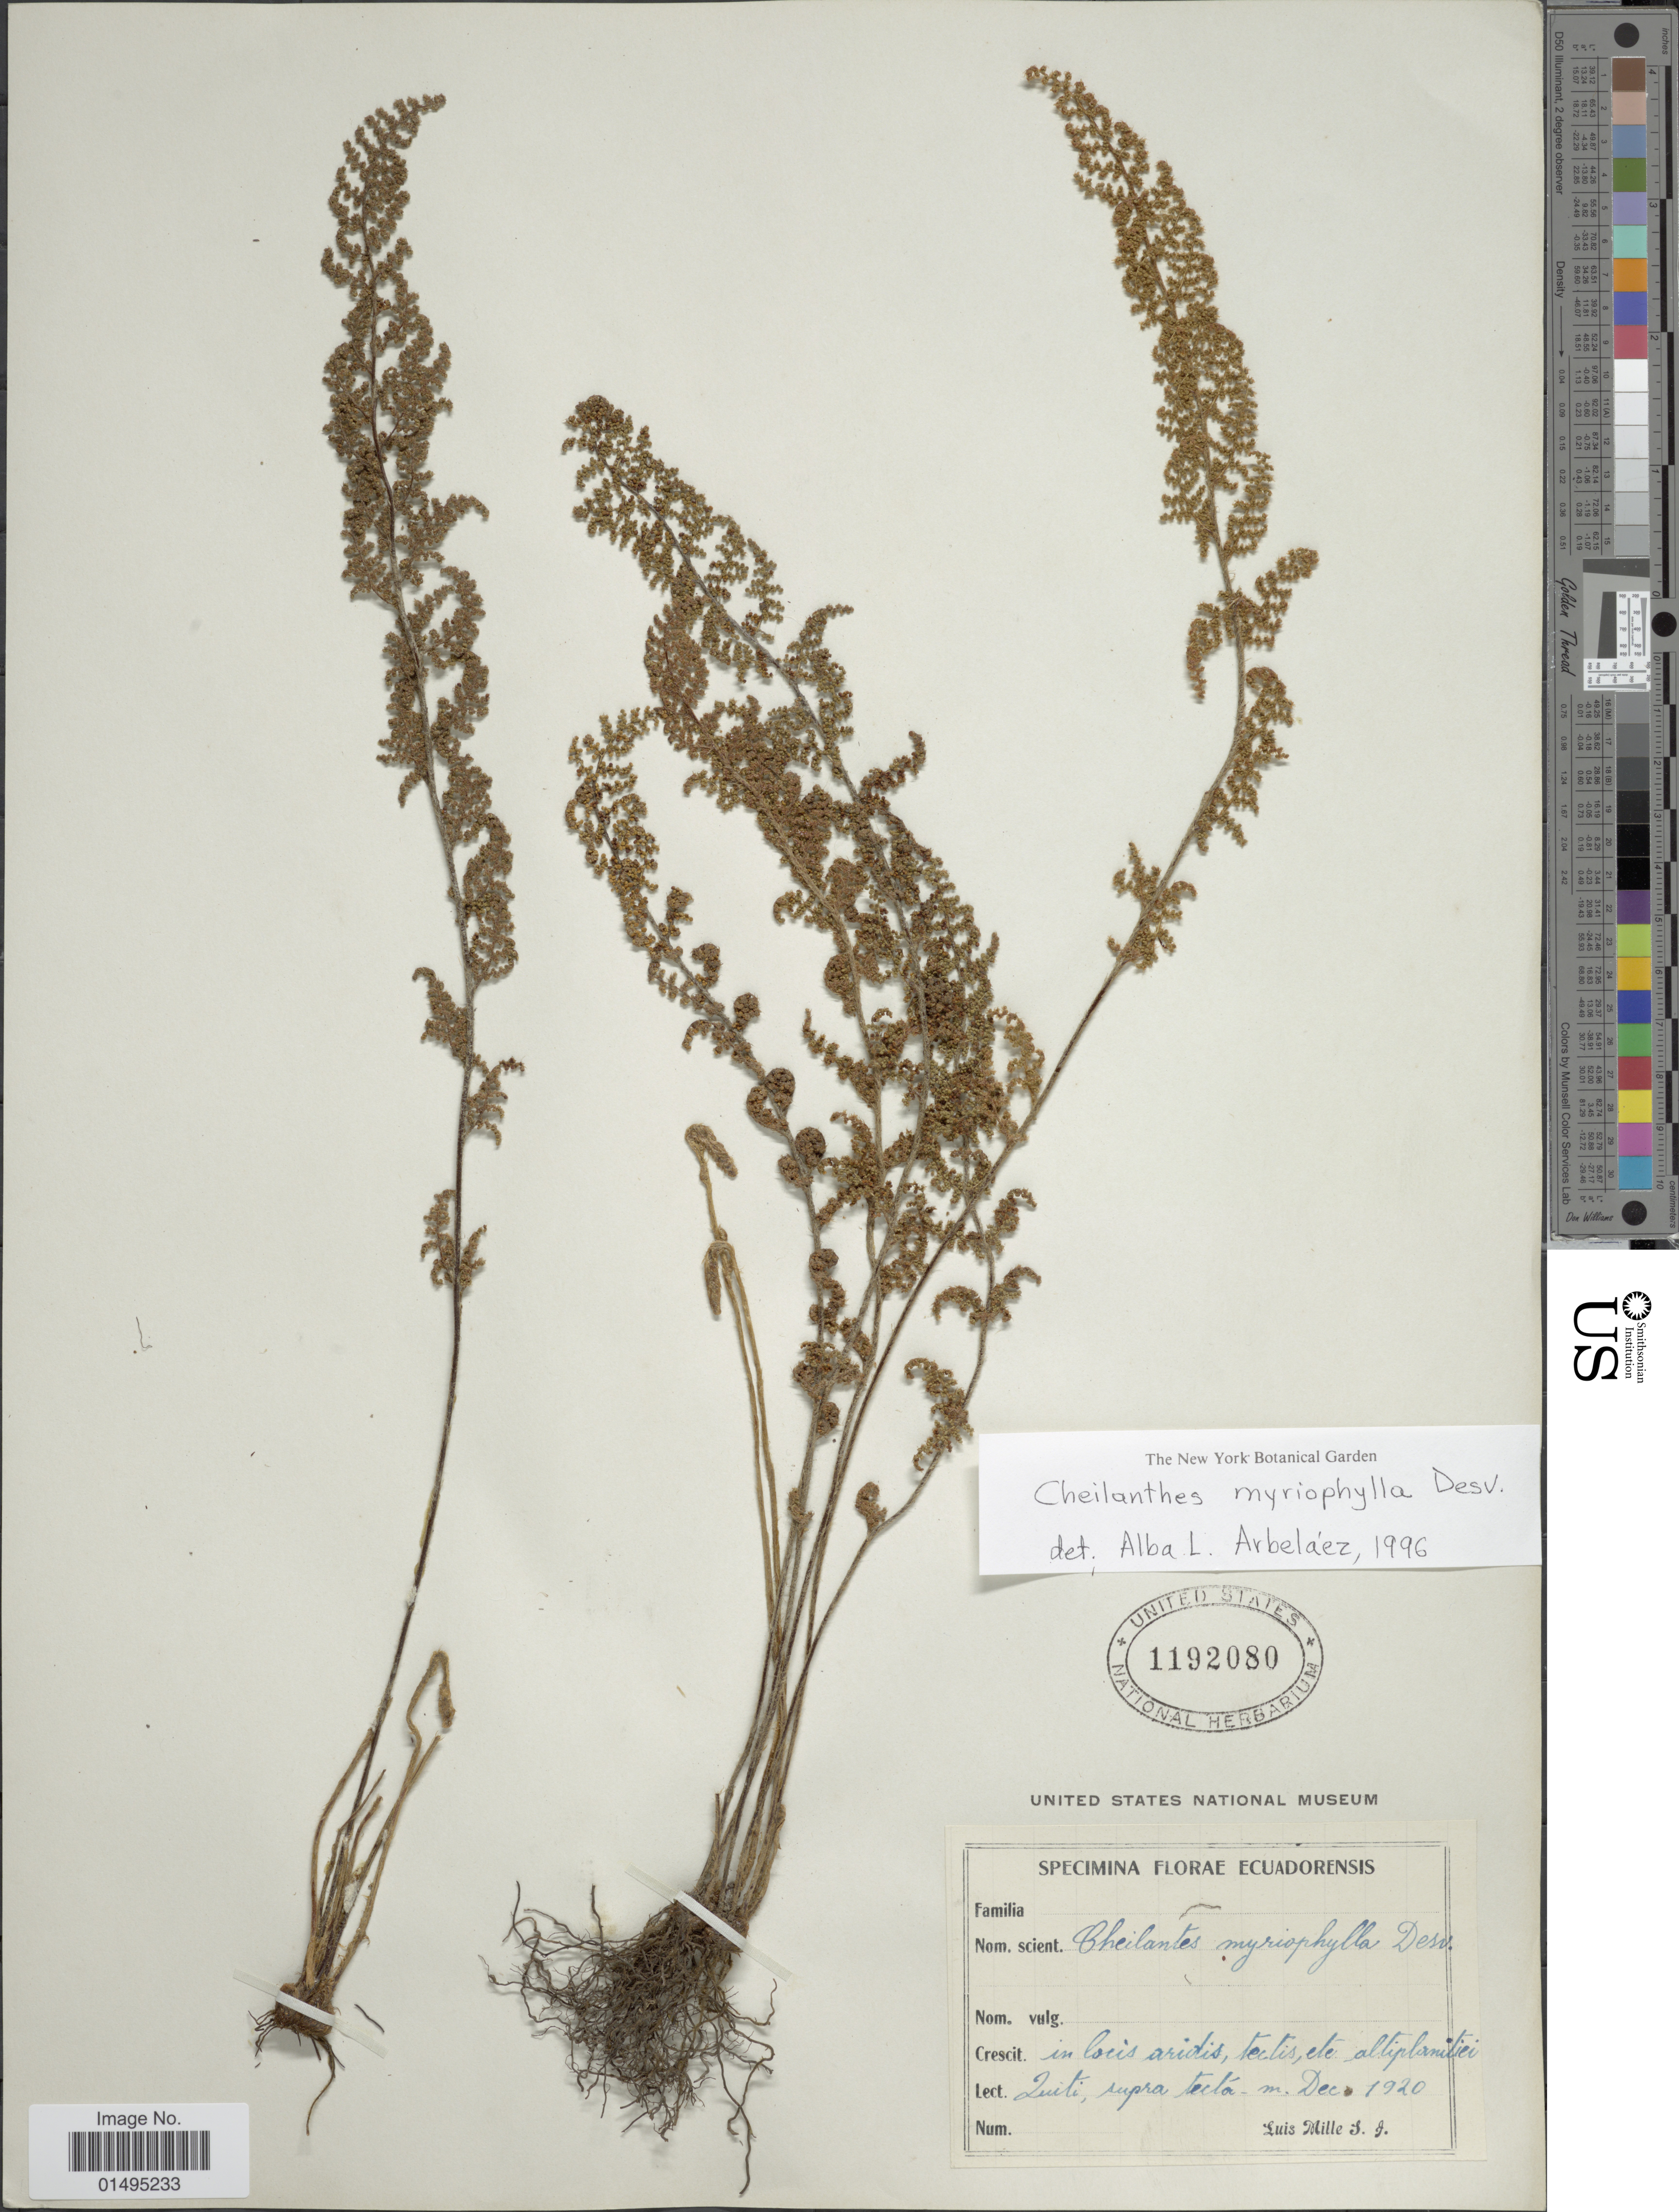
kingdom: Plantae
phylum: Tracheophyta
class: Polypodiopsida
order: Polypodiales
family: Pteridaceae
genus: Myriopteris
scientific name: Myriopteris myriophylla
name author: (Desv.) J. Sm.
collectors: L. Mille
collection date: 1920-12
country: Ecuador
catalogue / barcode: US 1192080